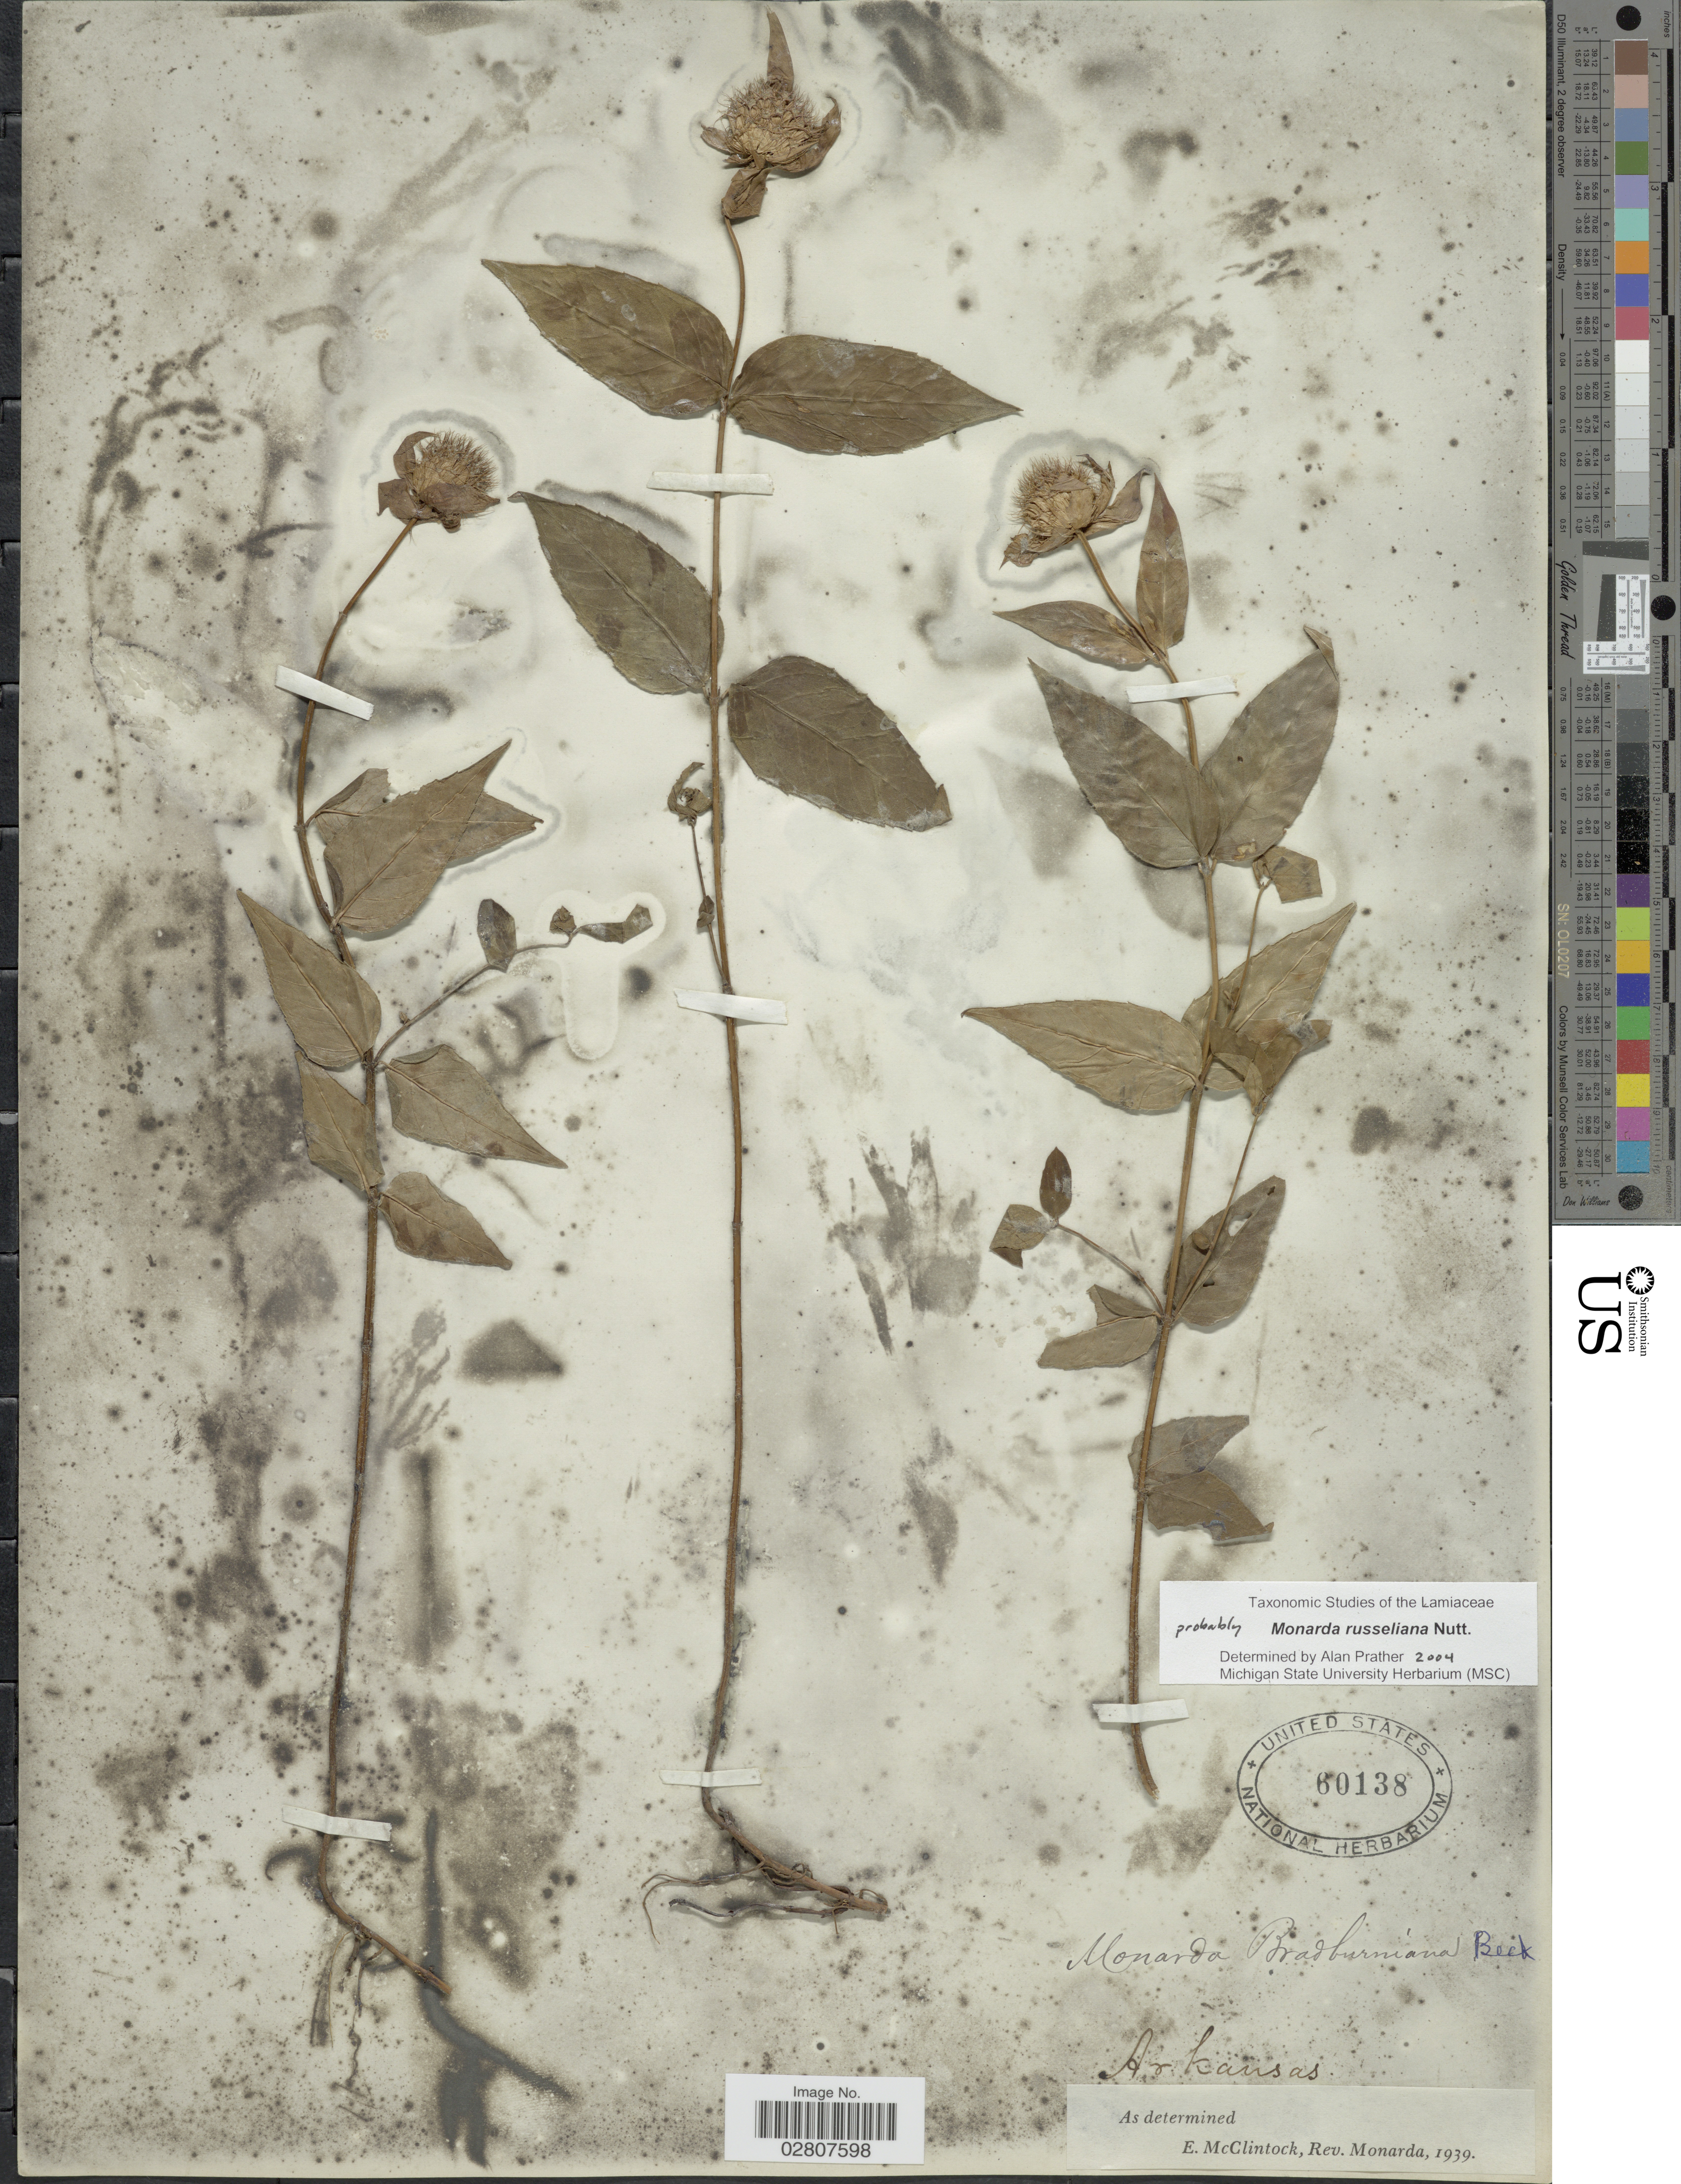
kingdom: Plantae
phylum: Tracheophyta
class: Magnoliopsida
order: Lamiales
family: Lamiaceae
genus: Monarda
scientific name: Monarda russeliana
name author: Nutt.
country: United States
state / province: Arkansas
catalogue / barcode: US 60138